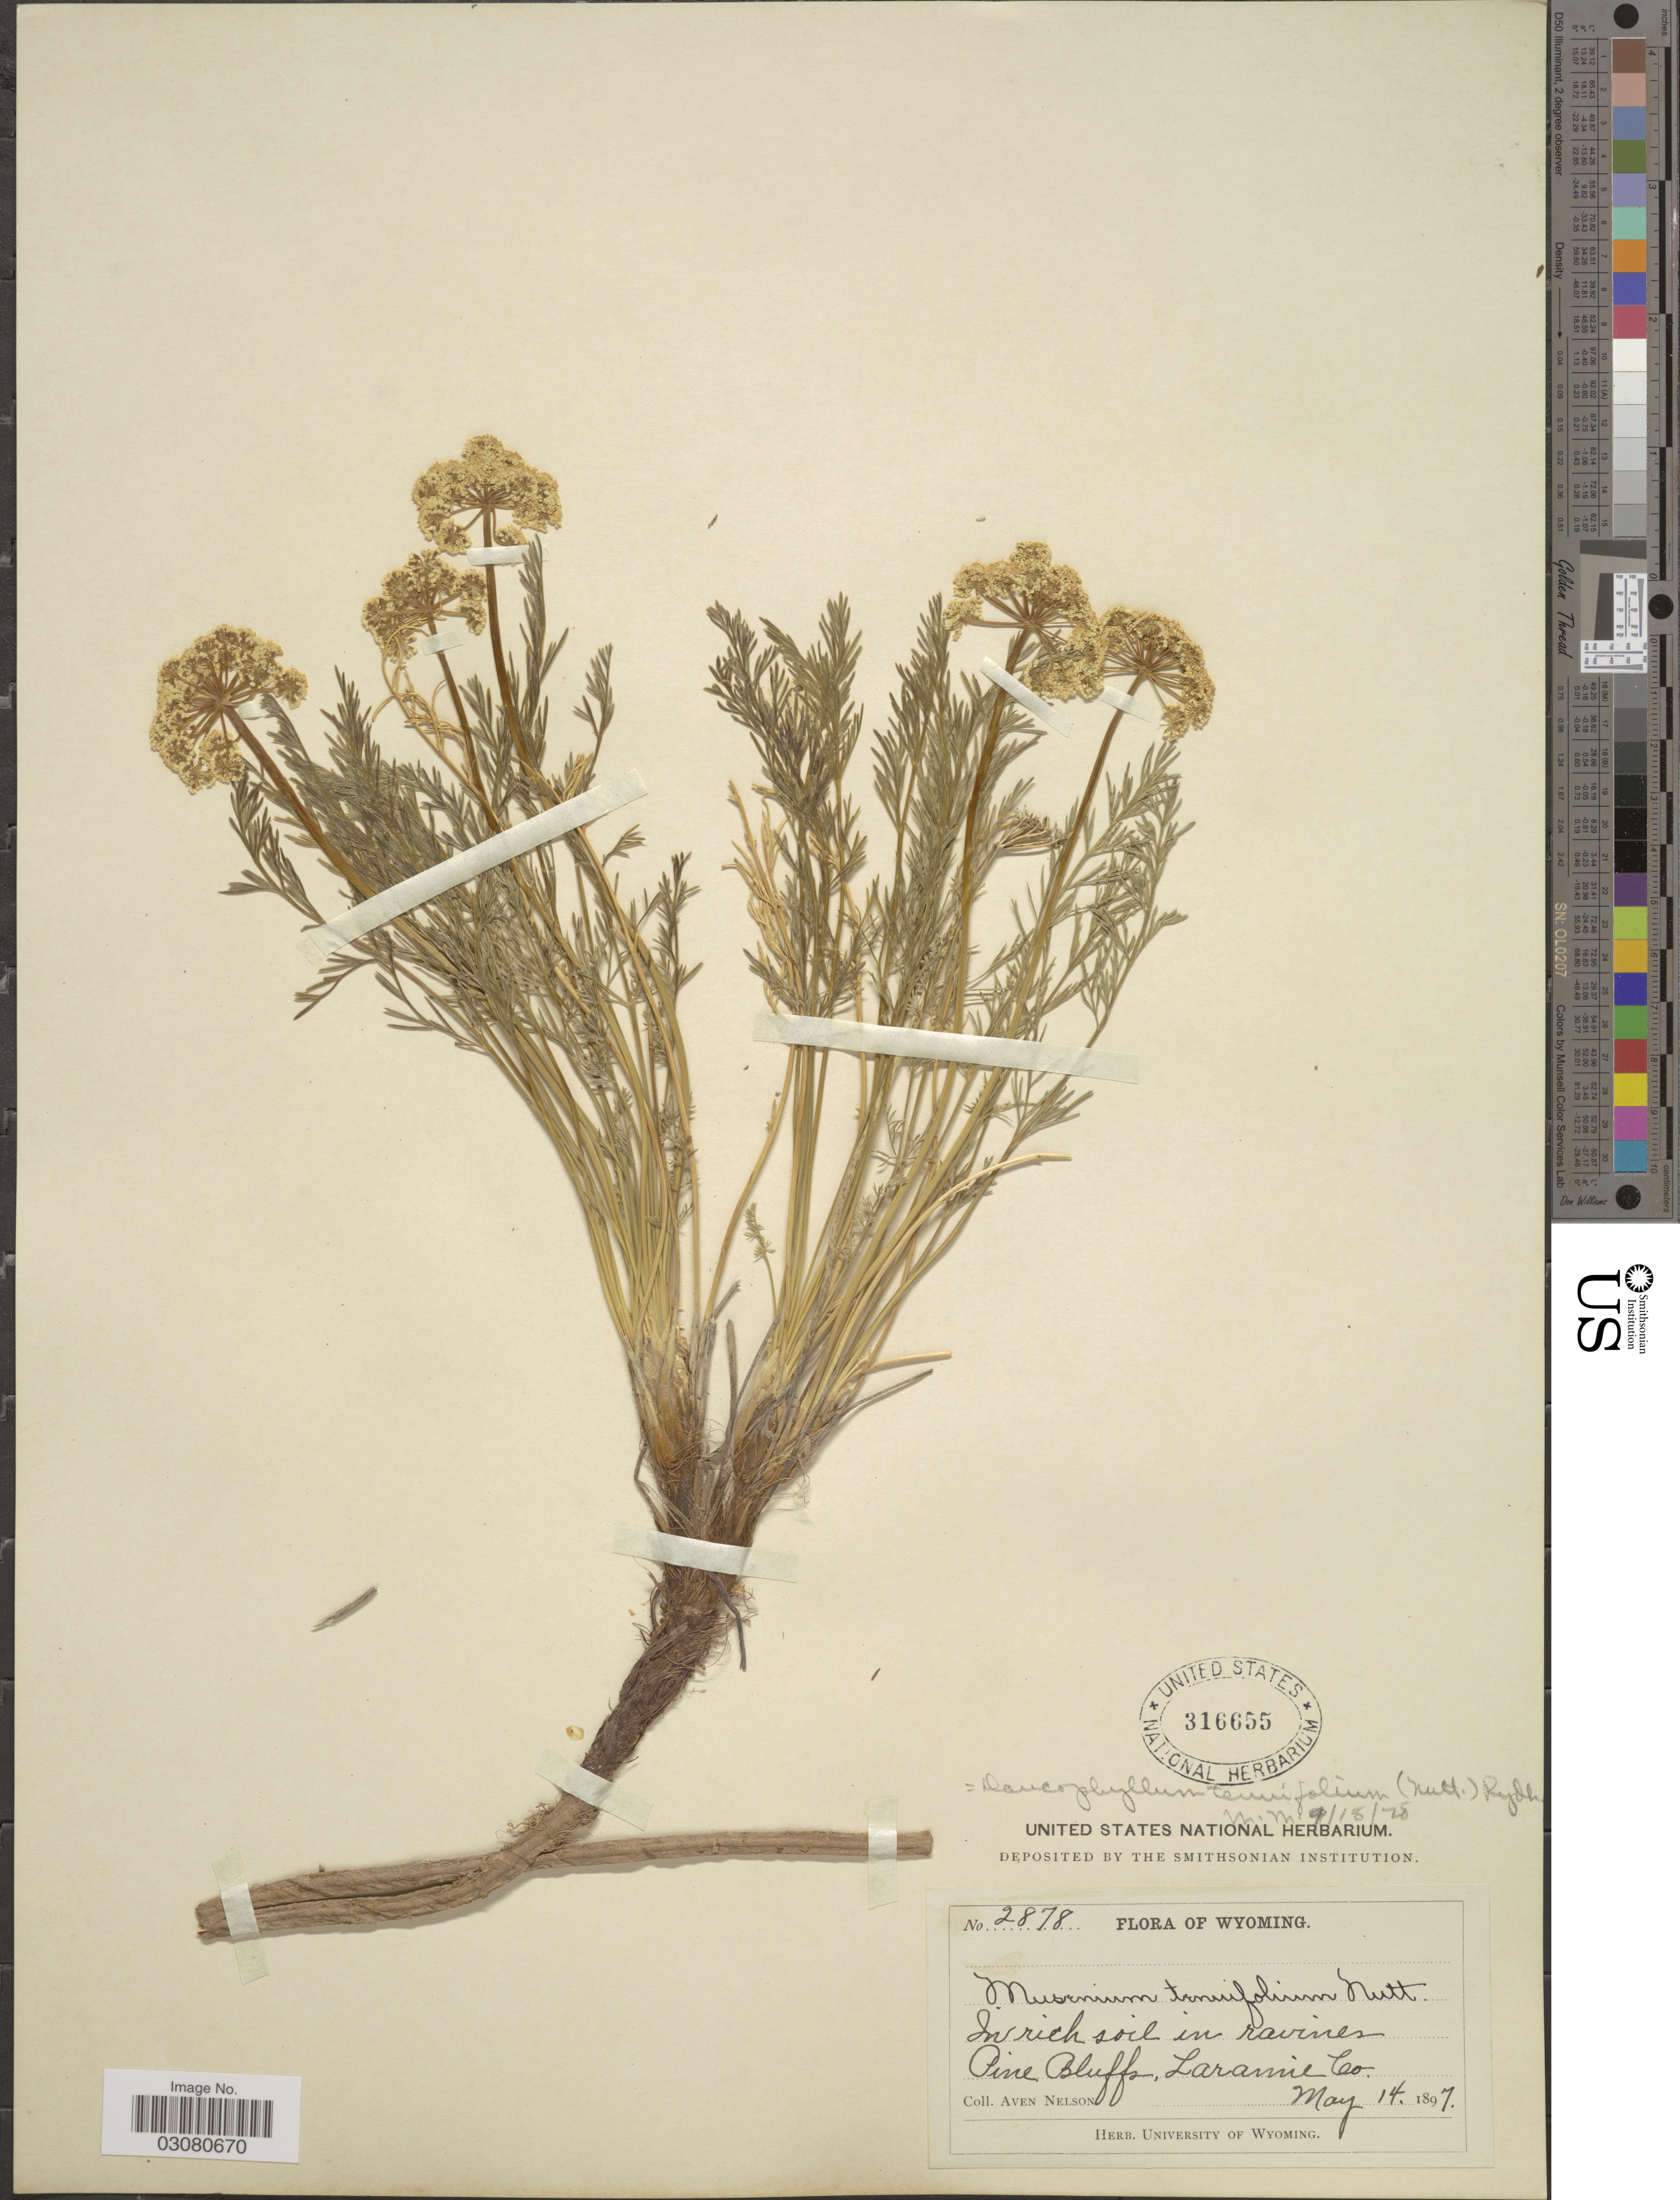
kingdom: Plantae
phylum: Tracheophyta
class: Magnoliopsida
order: Apiales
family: Apiaceae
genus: Musineon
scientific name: Musineon tenuifolium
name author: Nutt.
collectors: A. Nelson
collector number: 2878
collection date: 1897-05-14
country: United States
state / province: Wyoming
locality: Pine Bluffs, Laramie Co.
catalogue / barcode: US 316655